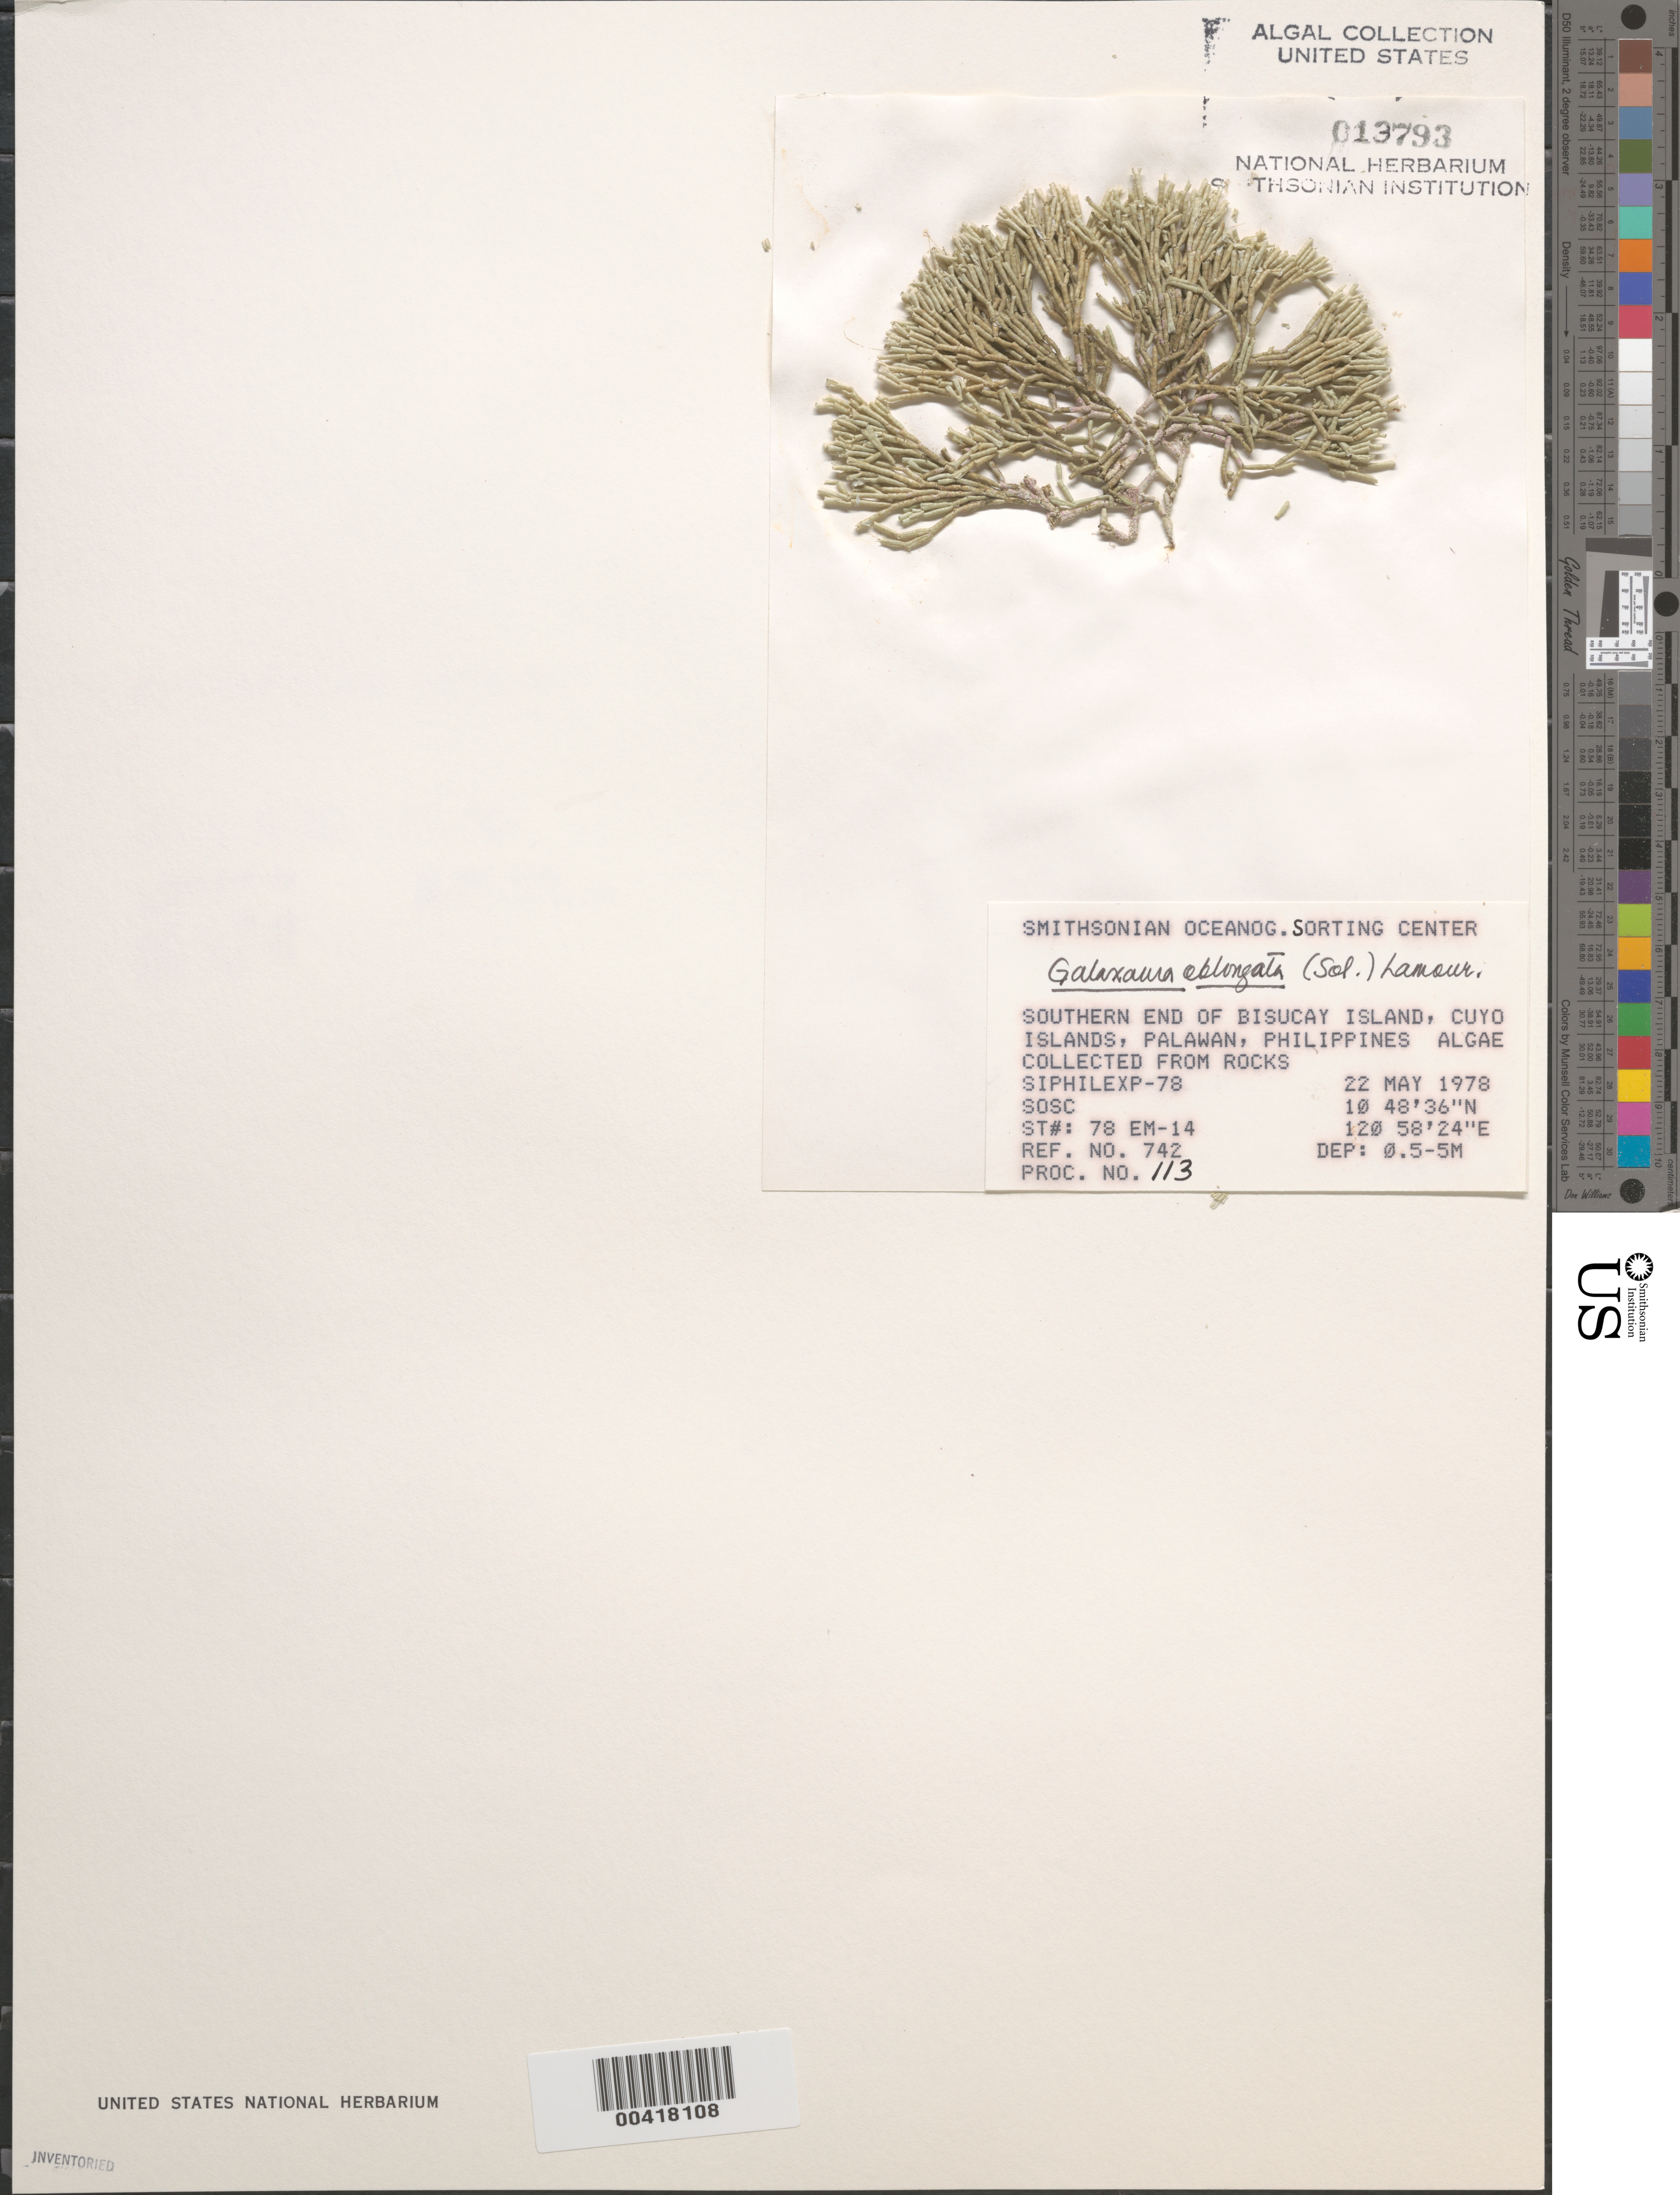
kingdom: Plantae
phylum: Rhodophyta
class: Florideophyceae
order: Nemaliales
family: Galaxauraceae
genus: Tricleocarpa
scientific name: Tricleocarpa fragilis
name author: (L.) Huisman & R.A. Towns.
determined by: Algae name updating Project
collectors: SOSC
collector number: Station 78 Em-14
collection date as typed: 22 May 1978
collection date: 1978-05-22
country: Philippines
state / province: Mimaropa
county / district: Palawan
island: Bisucay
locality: Southern end of island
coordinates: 10 48' 36" N, 120 58' 24" E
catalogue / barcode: US 13793